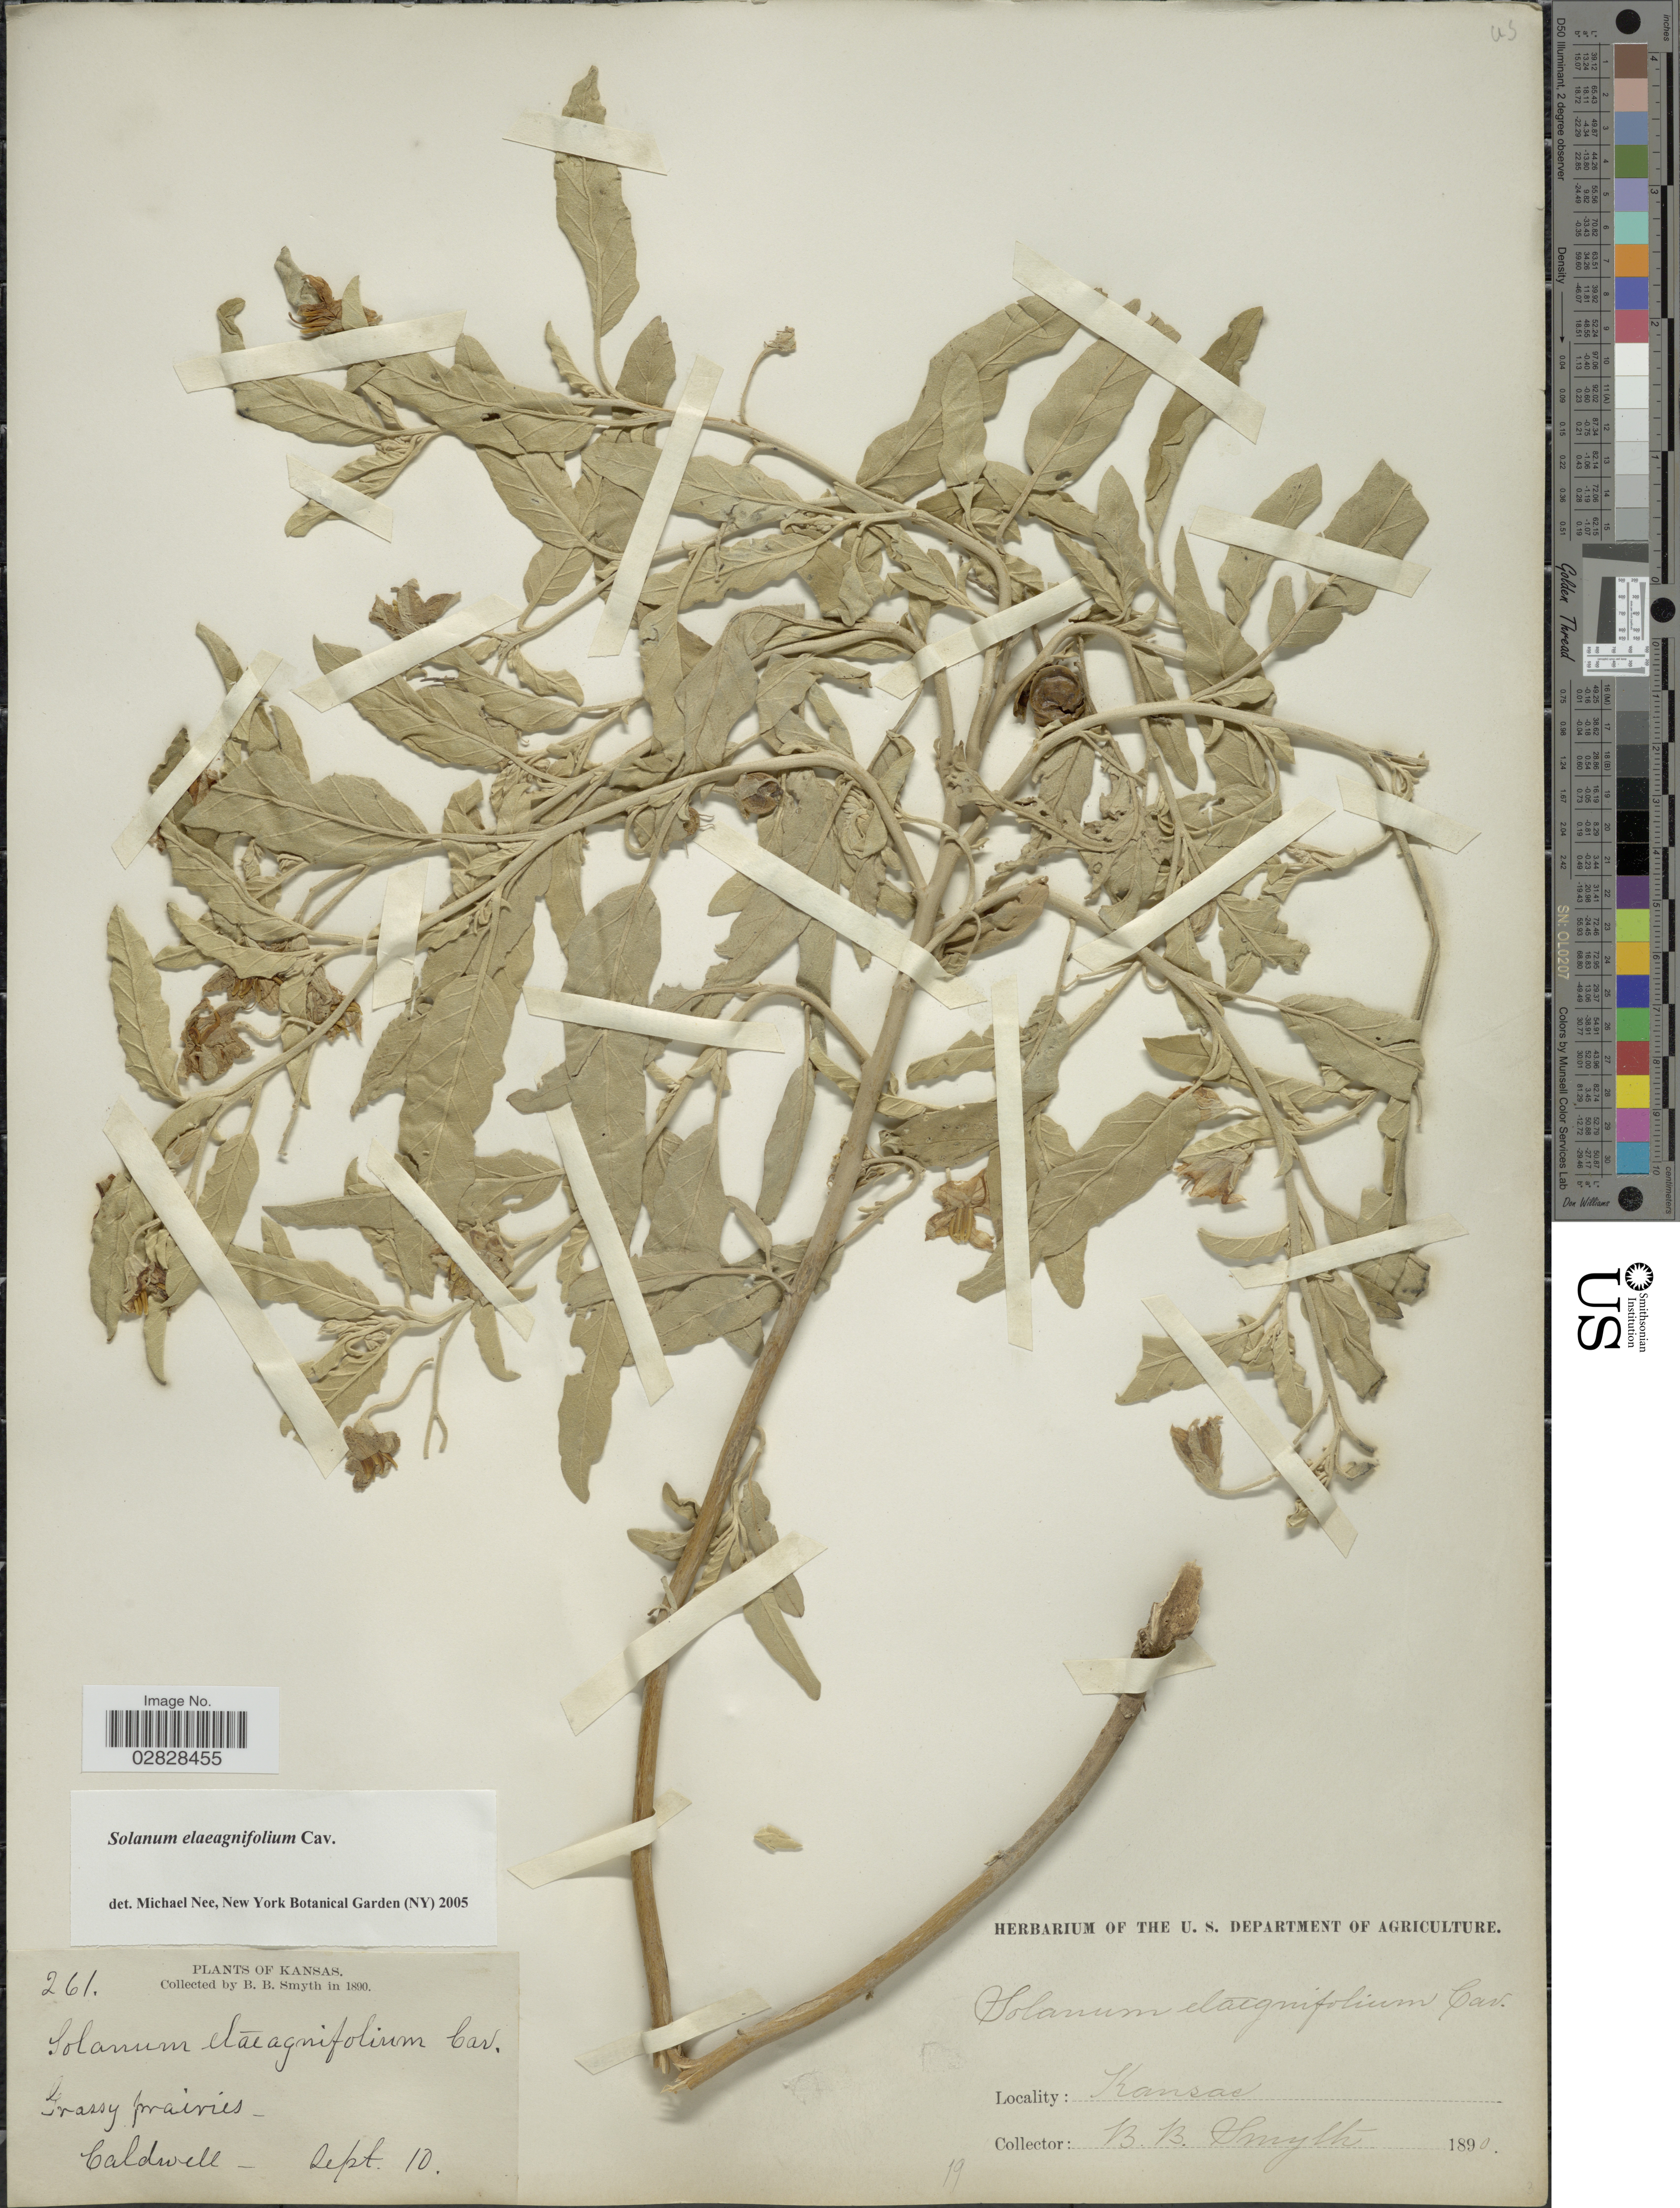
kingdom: Plantae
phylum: Tracheophyta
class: Magnoliopsida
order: Solanales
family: Solanaceae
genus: Solanum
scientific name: Solanum elaeagnifolium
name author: Cav.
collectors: B. Smyth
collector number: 261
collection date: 1890-09-10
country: United States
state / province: Kansas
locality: Caldwell.